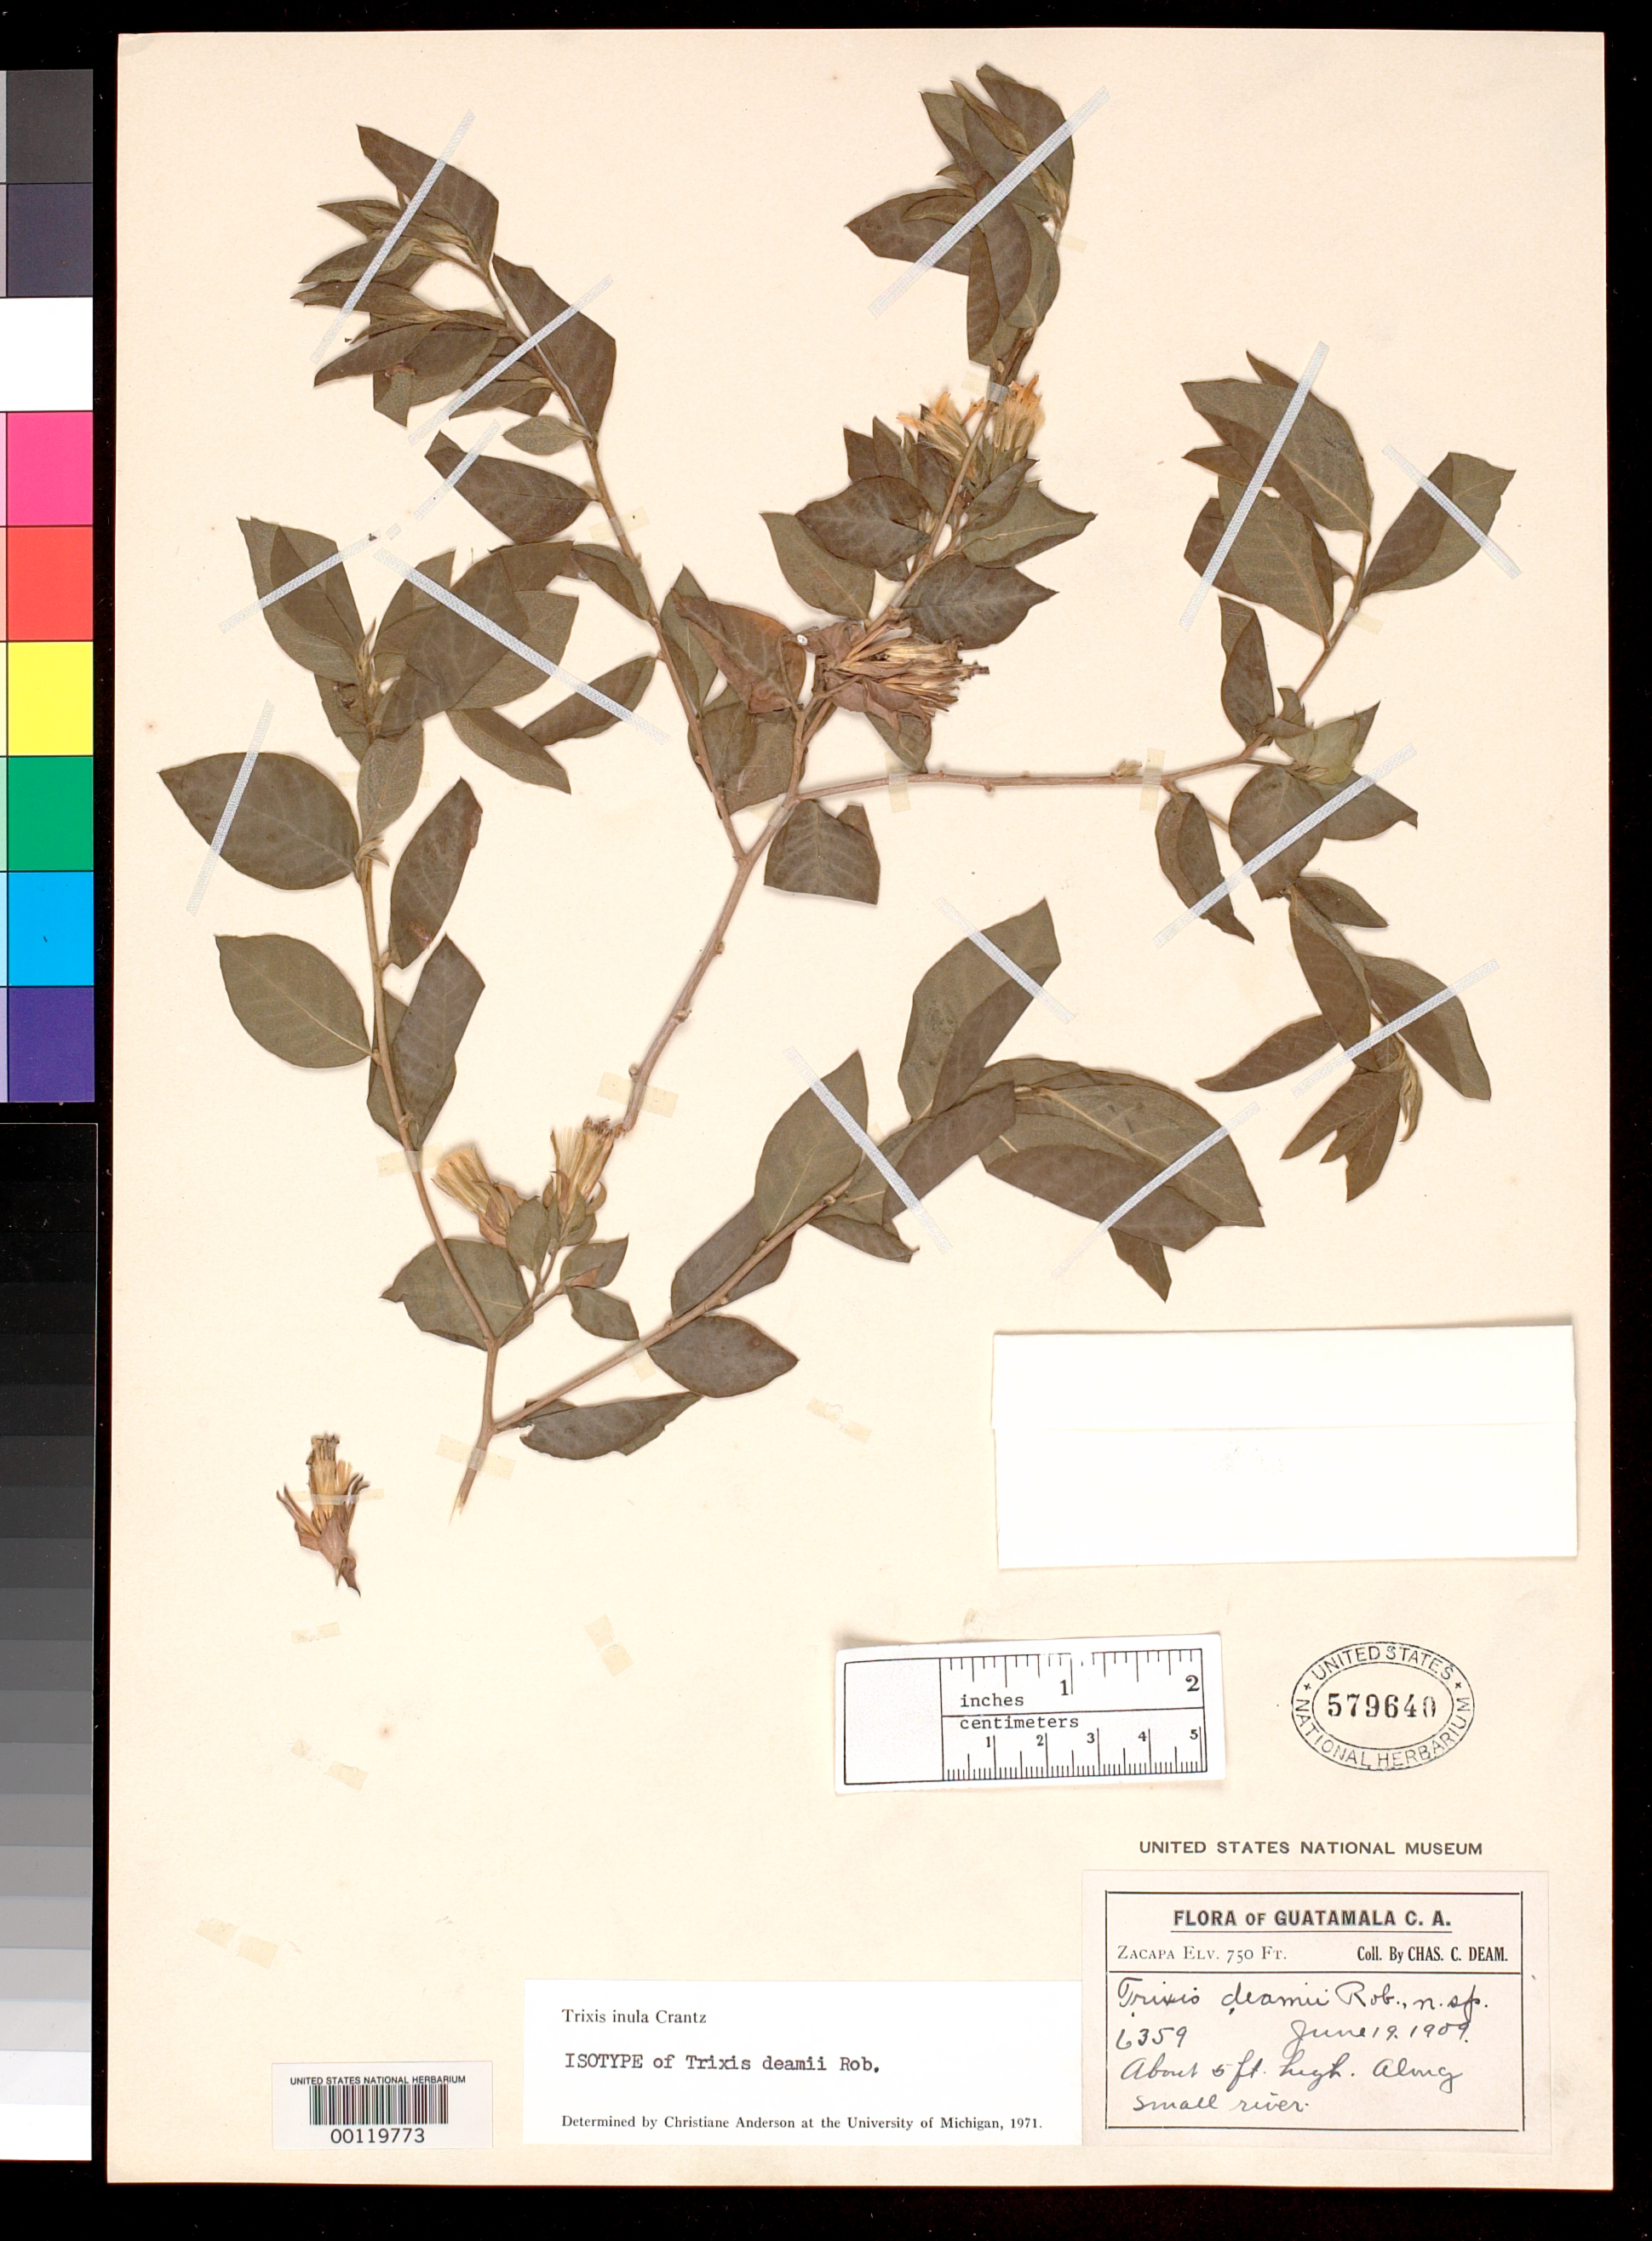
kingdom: Plantae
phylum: Tracheophyta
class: Magnoliopsida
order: Asterales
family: Asteraceae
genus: Trixis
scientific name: Trixis deamii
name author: B.L. Rob.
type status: Isotype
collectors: C. C. Deam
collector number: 6359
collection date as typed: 19 Jun 1909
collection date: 1909-06-19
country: Guatemala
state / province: Zacapa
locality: Along river.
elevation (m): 230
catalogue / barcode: US 579640